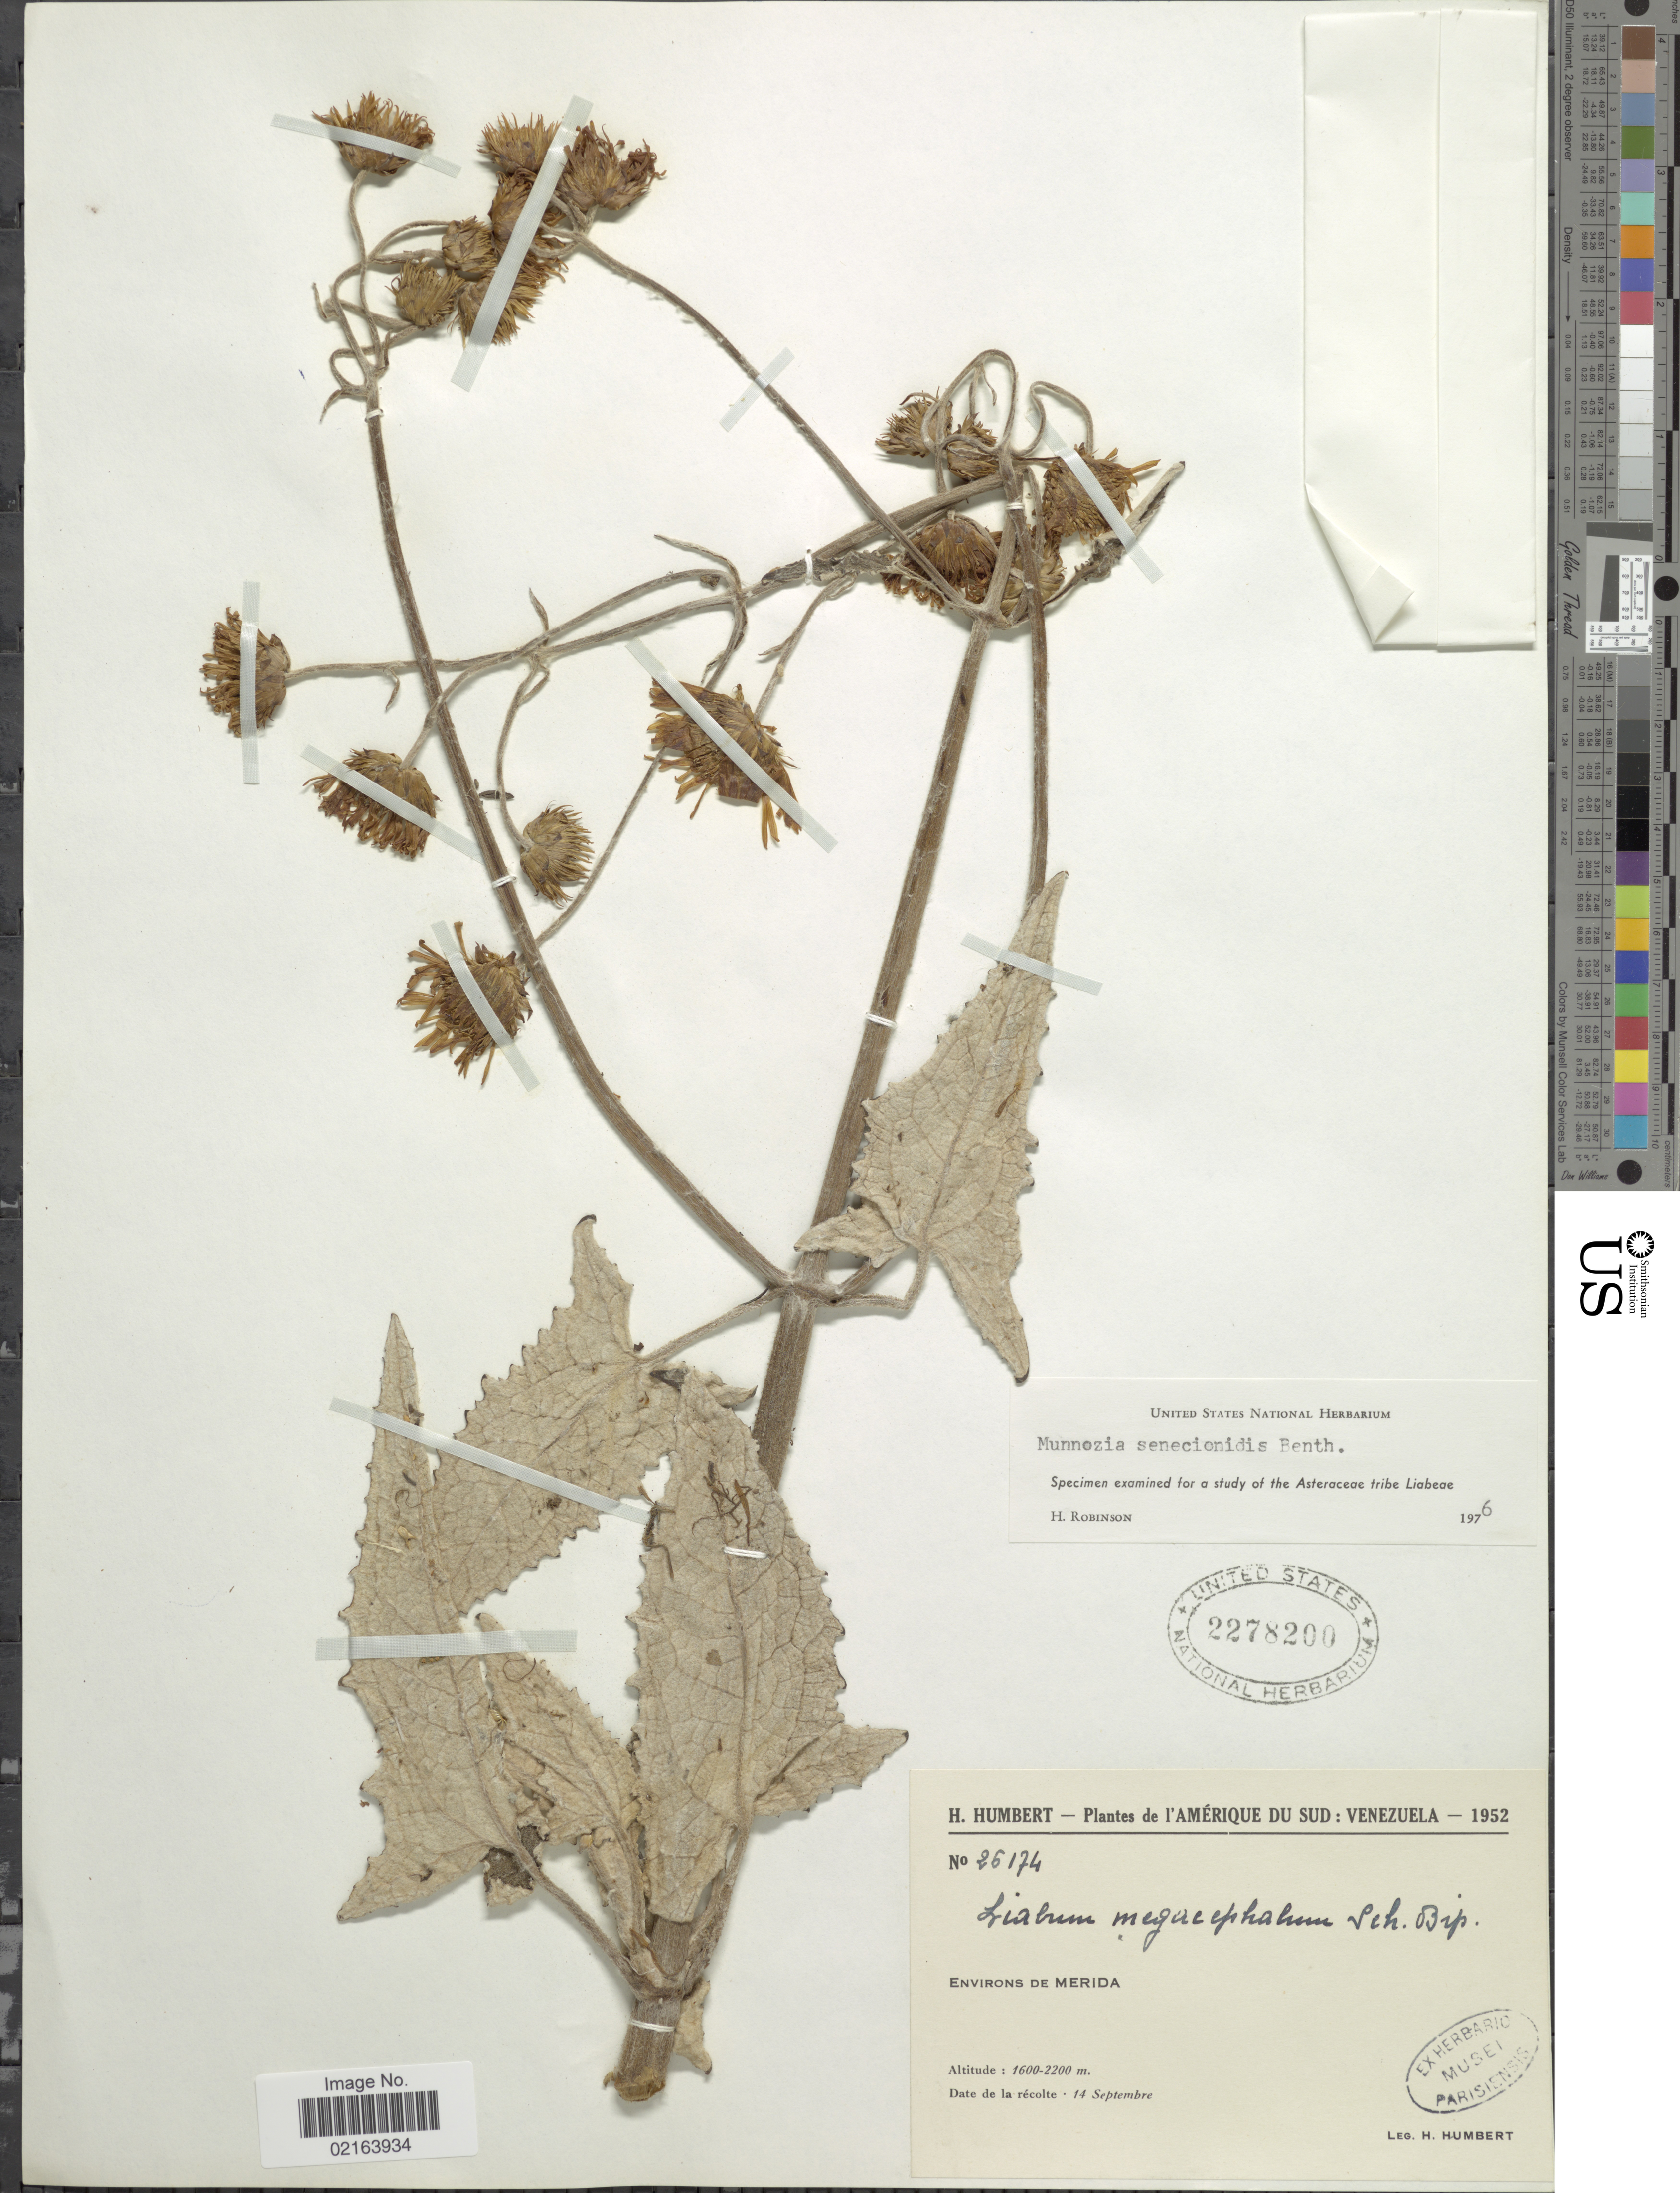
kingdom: Plantae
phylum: Tracheophyta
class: Magnoliopsida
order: Asterales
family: Asteraceae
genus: Munnozia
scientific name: Munnozia senecionidis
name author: Benth.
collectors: H. Humbert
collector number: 25174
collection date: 1952-09-14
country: Venezuela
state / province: Mérida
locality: Environs de Merida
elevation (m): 1600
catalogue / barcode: US 2278200